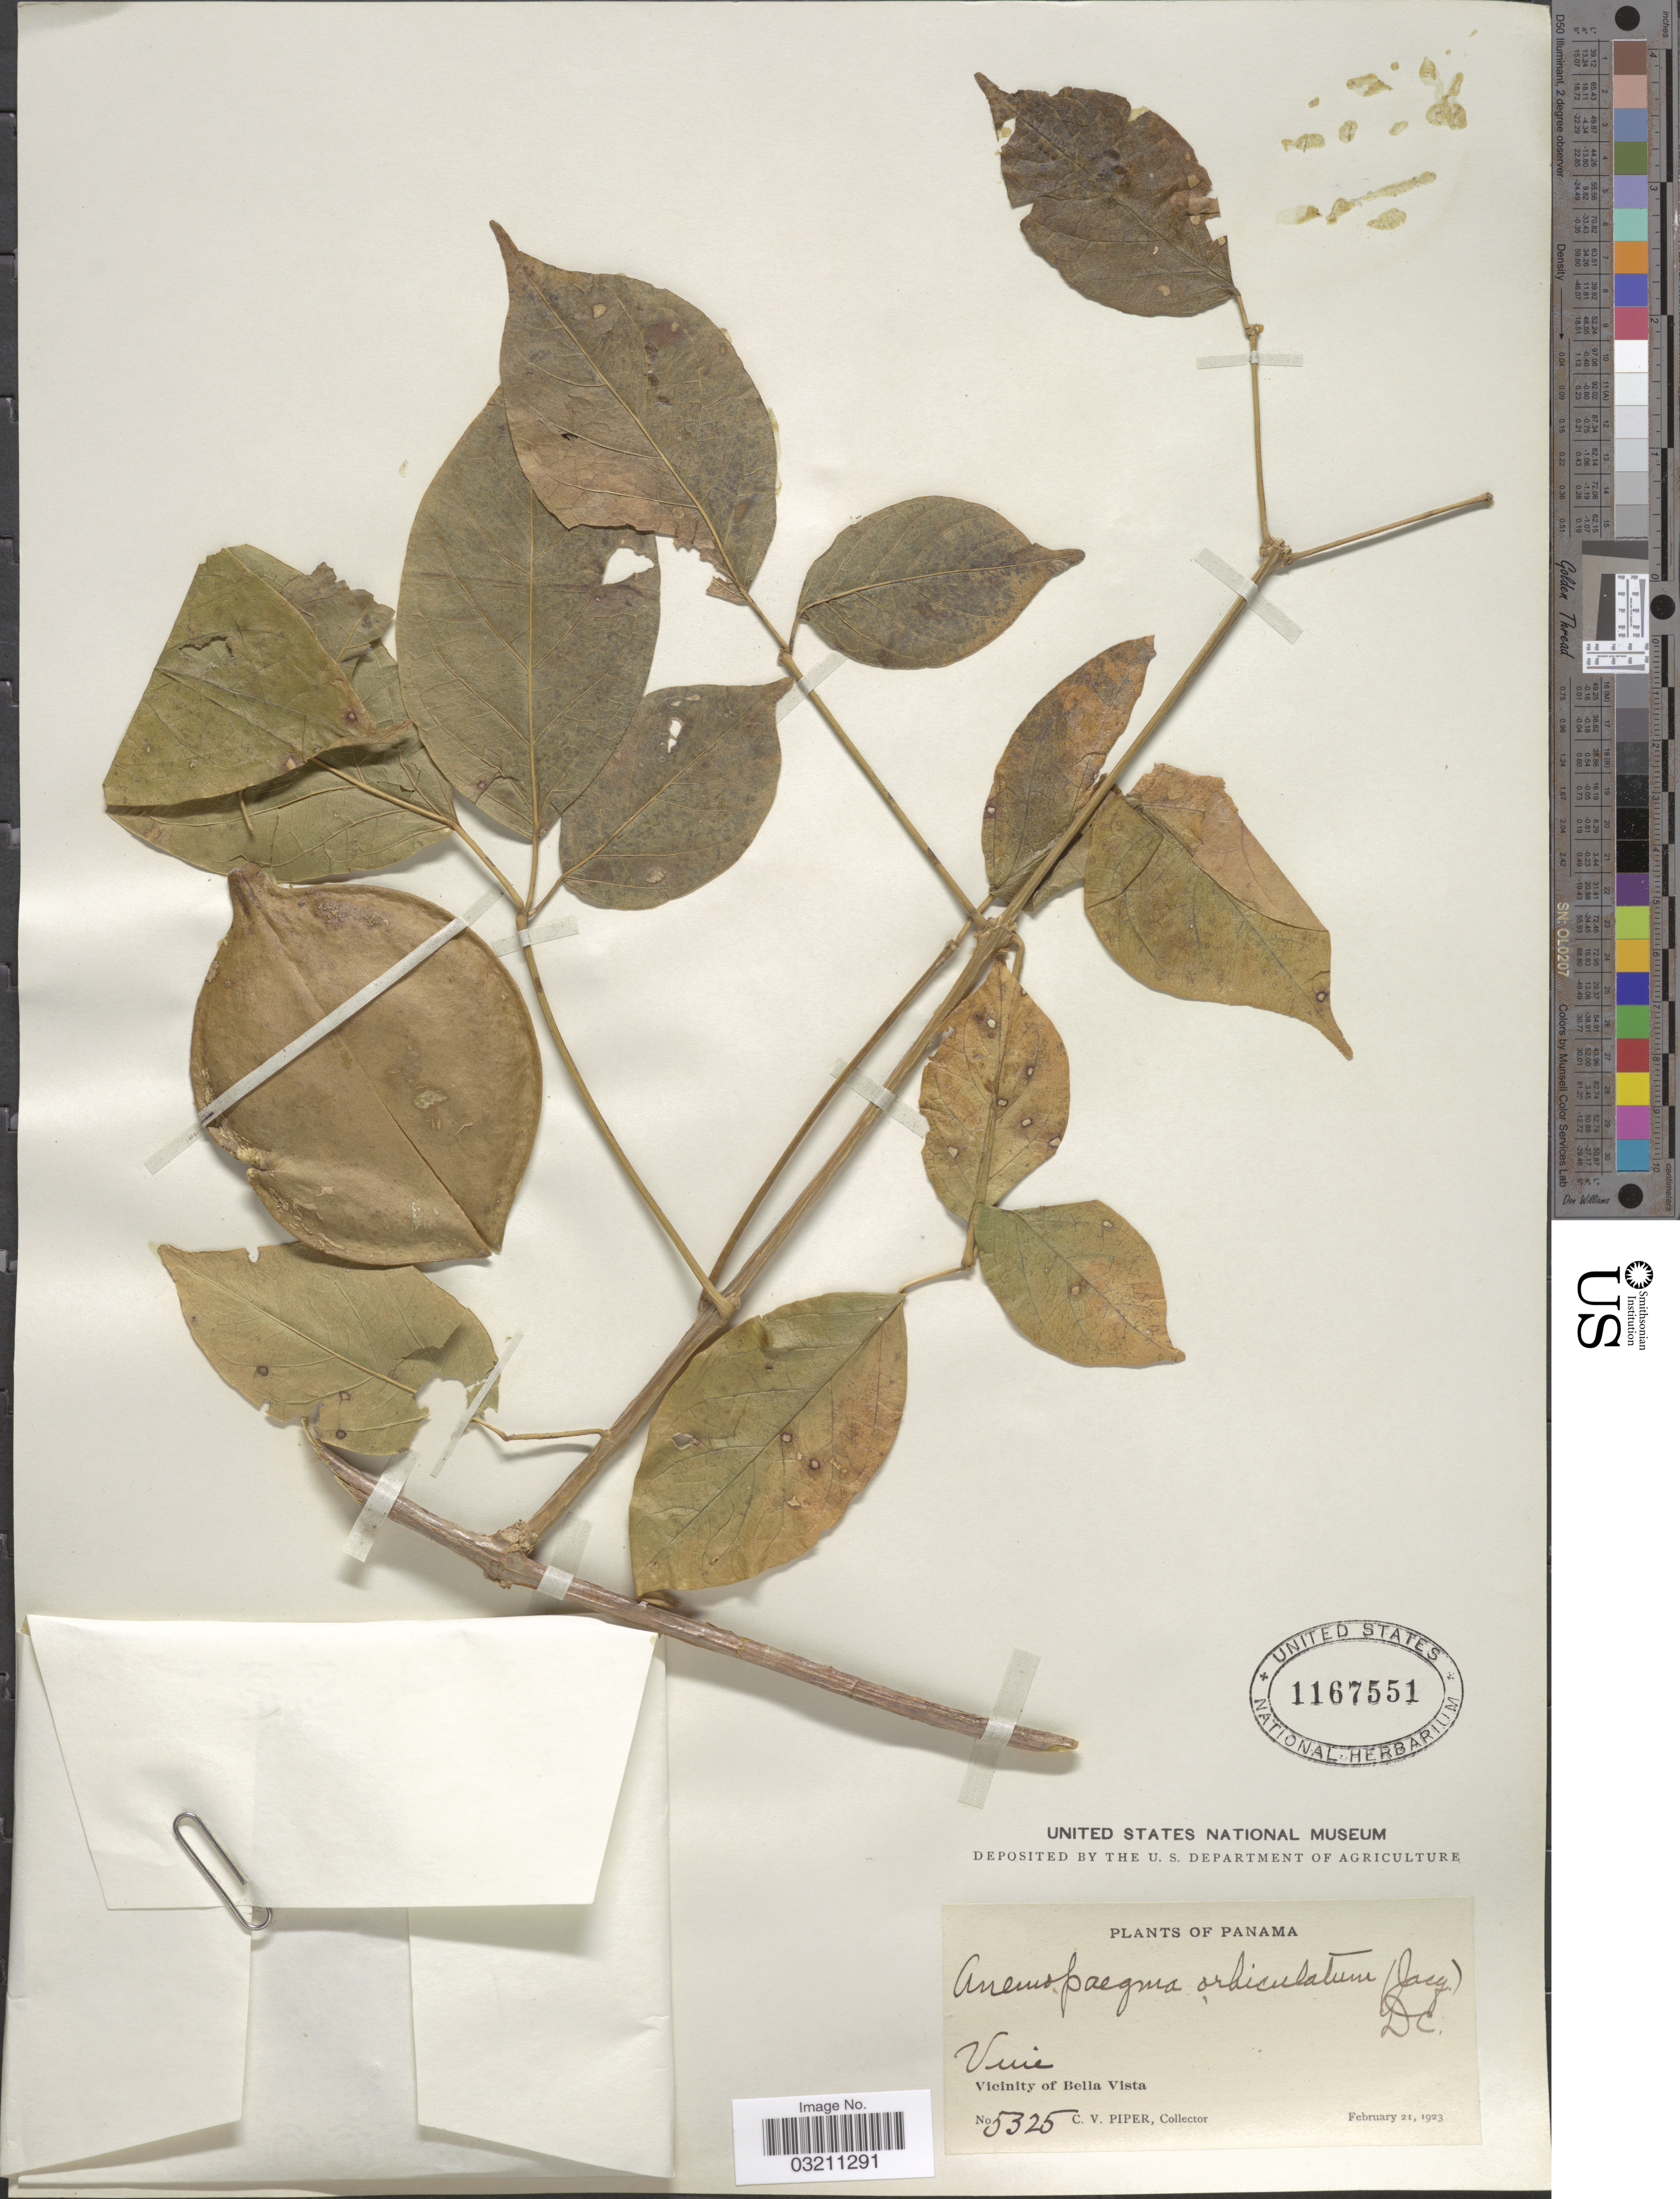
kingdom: Plantae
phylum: Tracheophyta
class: Magnoliopsida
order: Lamiales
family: Bignoniaceae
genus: Amphilophium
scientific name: Amphilophium orbiculatum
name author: (Jacq.) DC.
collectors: C. V. Piper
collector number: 5325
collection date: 1923-02-21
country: Panama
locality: Vicinity of Bella Vista.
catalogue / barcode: US 1167551